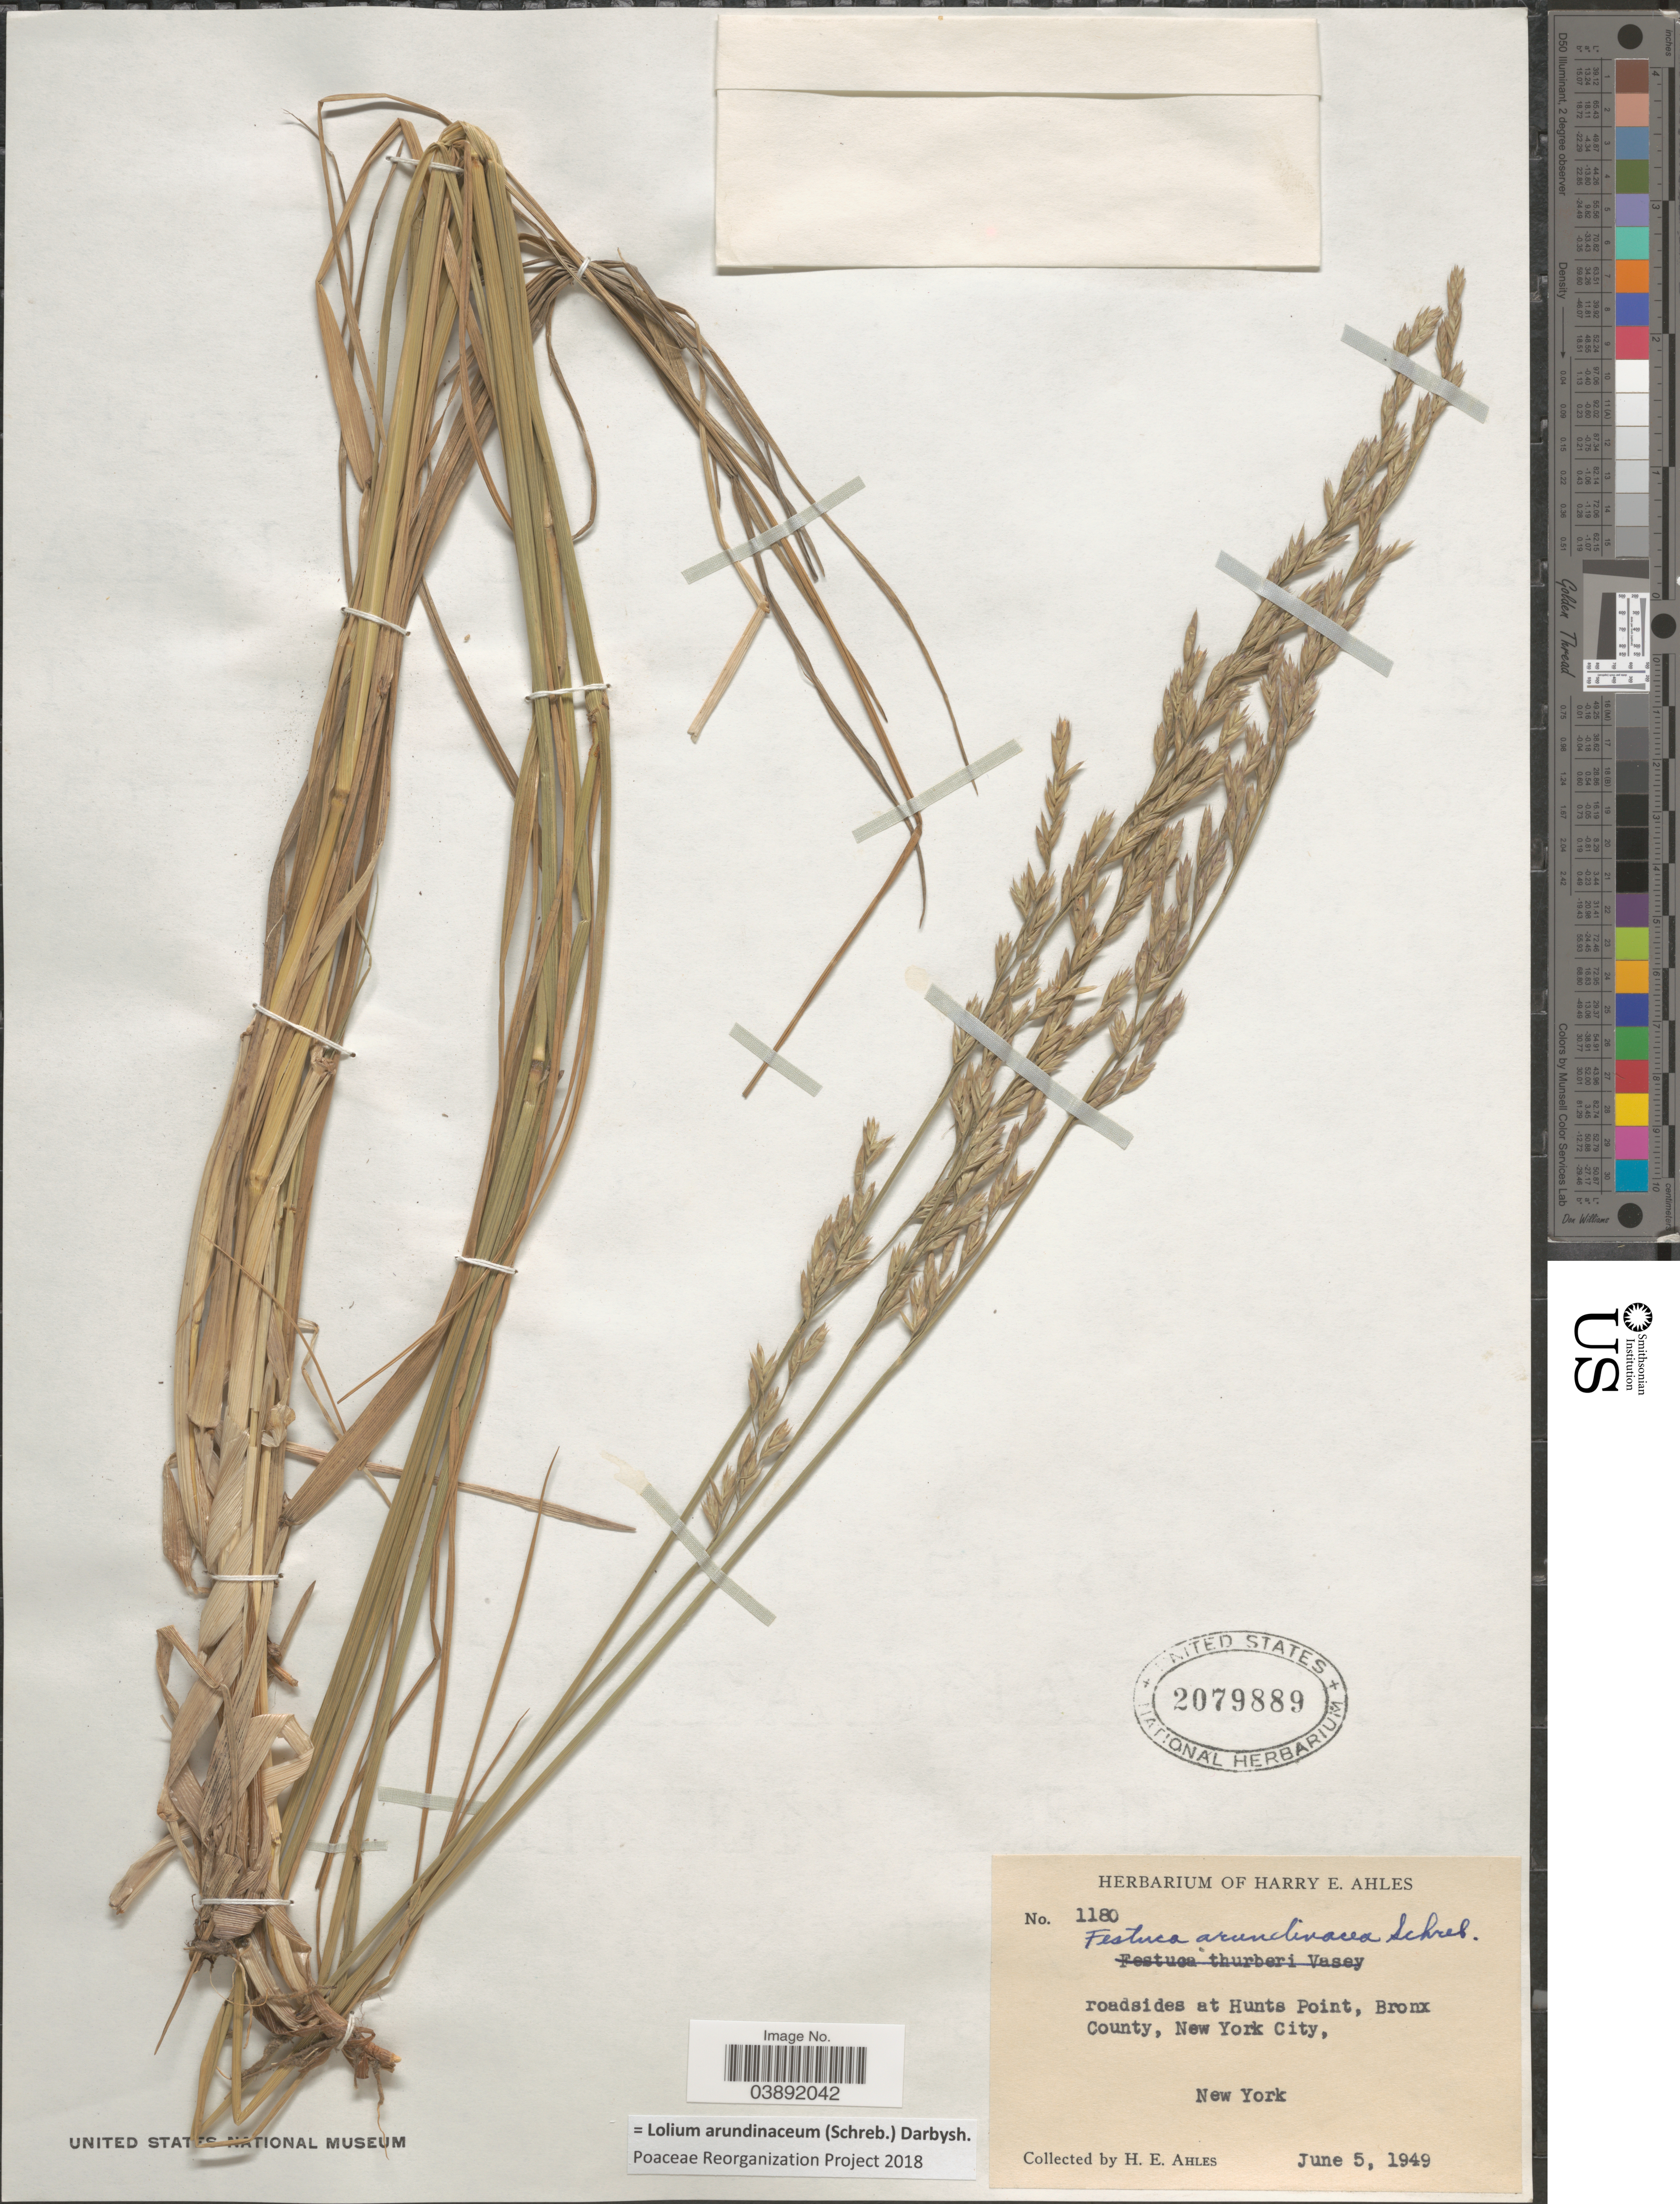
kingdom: Plantae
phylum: Tracheophyta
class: Liliopsida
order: Poales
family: Poaceae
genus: Lolium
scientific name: Lolium arundinaceum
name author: (Schreb.) Darbysh.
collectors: H. E. Ahles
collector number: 1180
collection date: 1949-06-05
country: United States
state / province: New York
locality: Roadside at Hunts Point, Bronx County, New York City.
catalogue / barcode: US 2079889